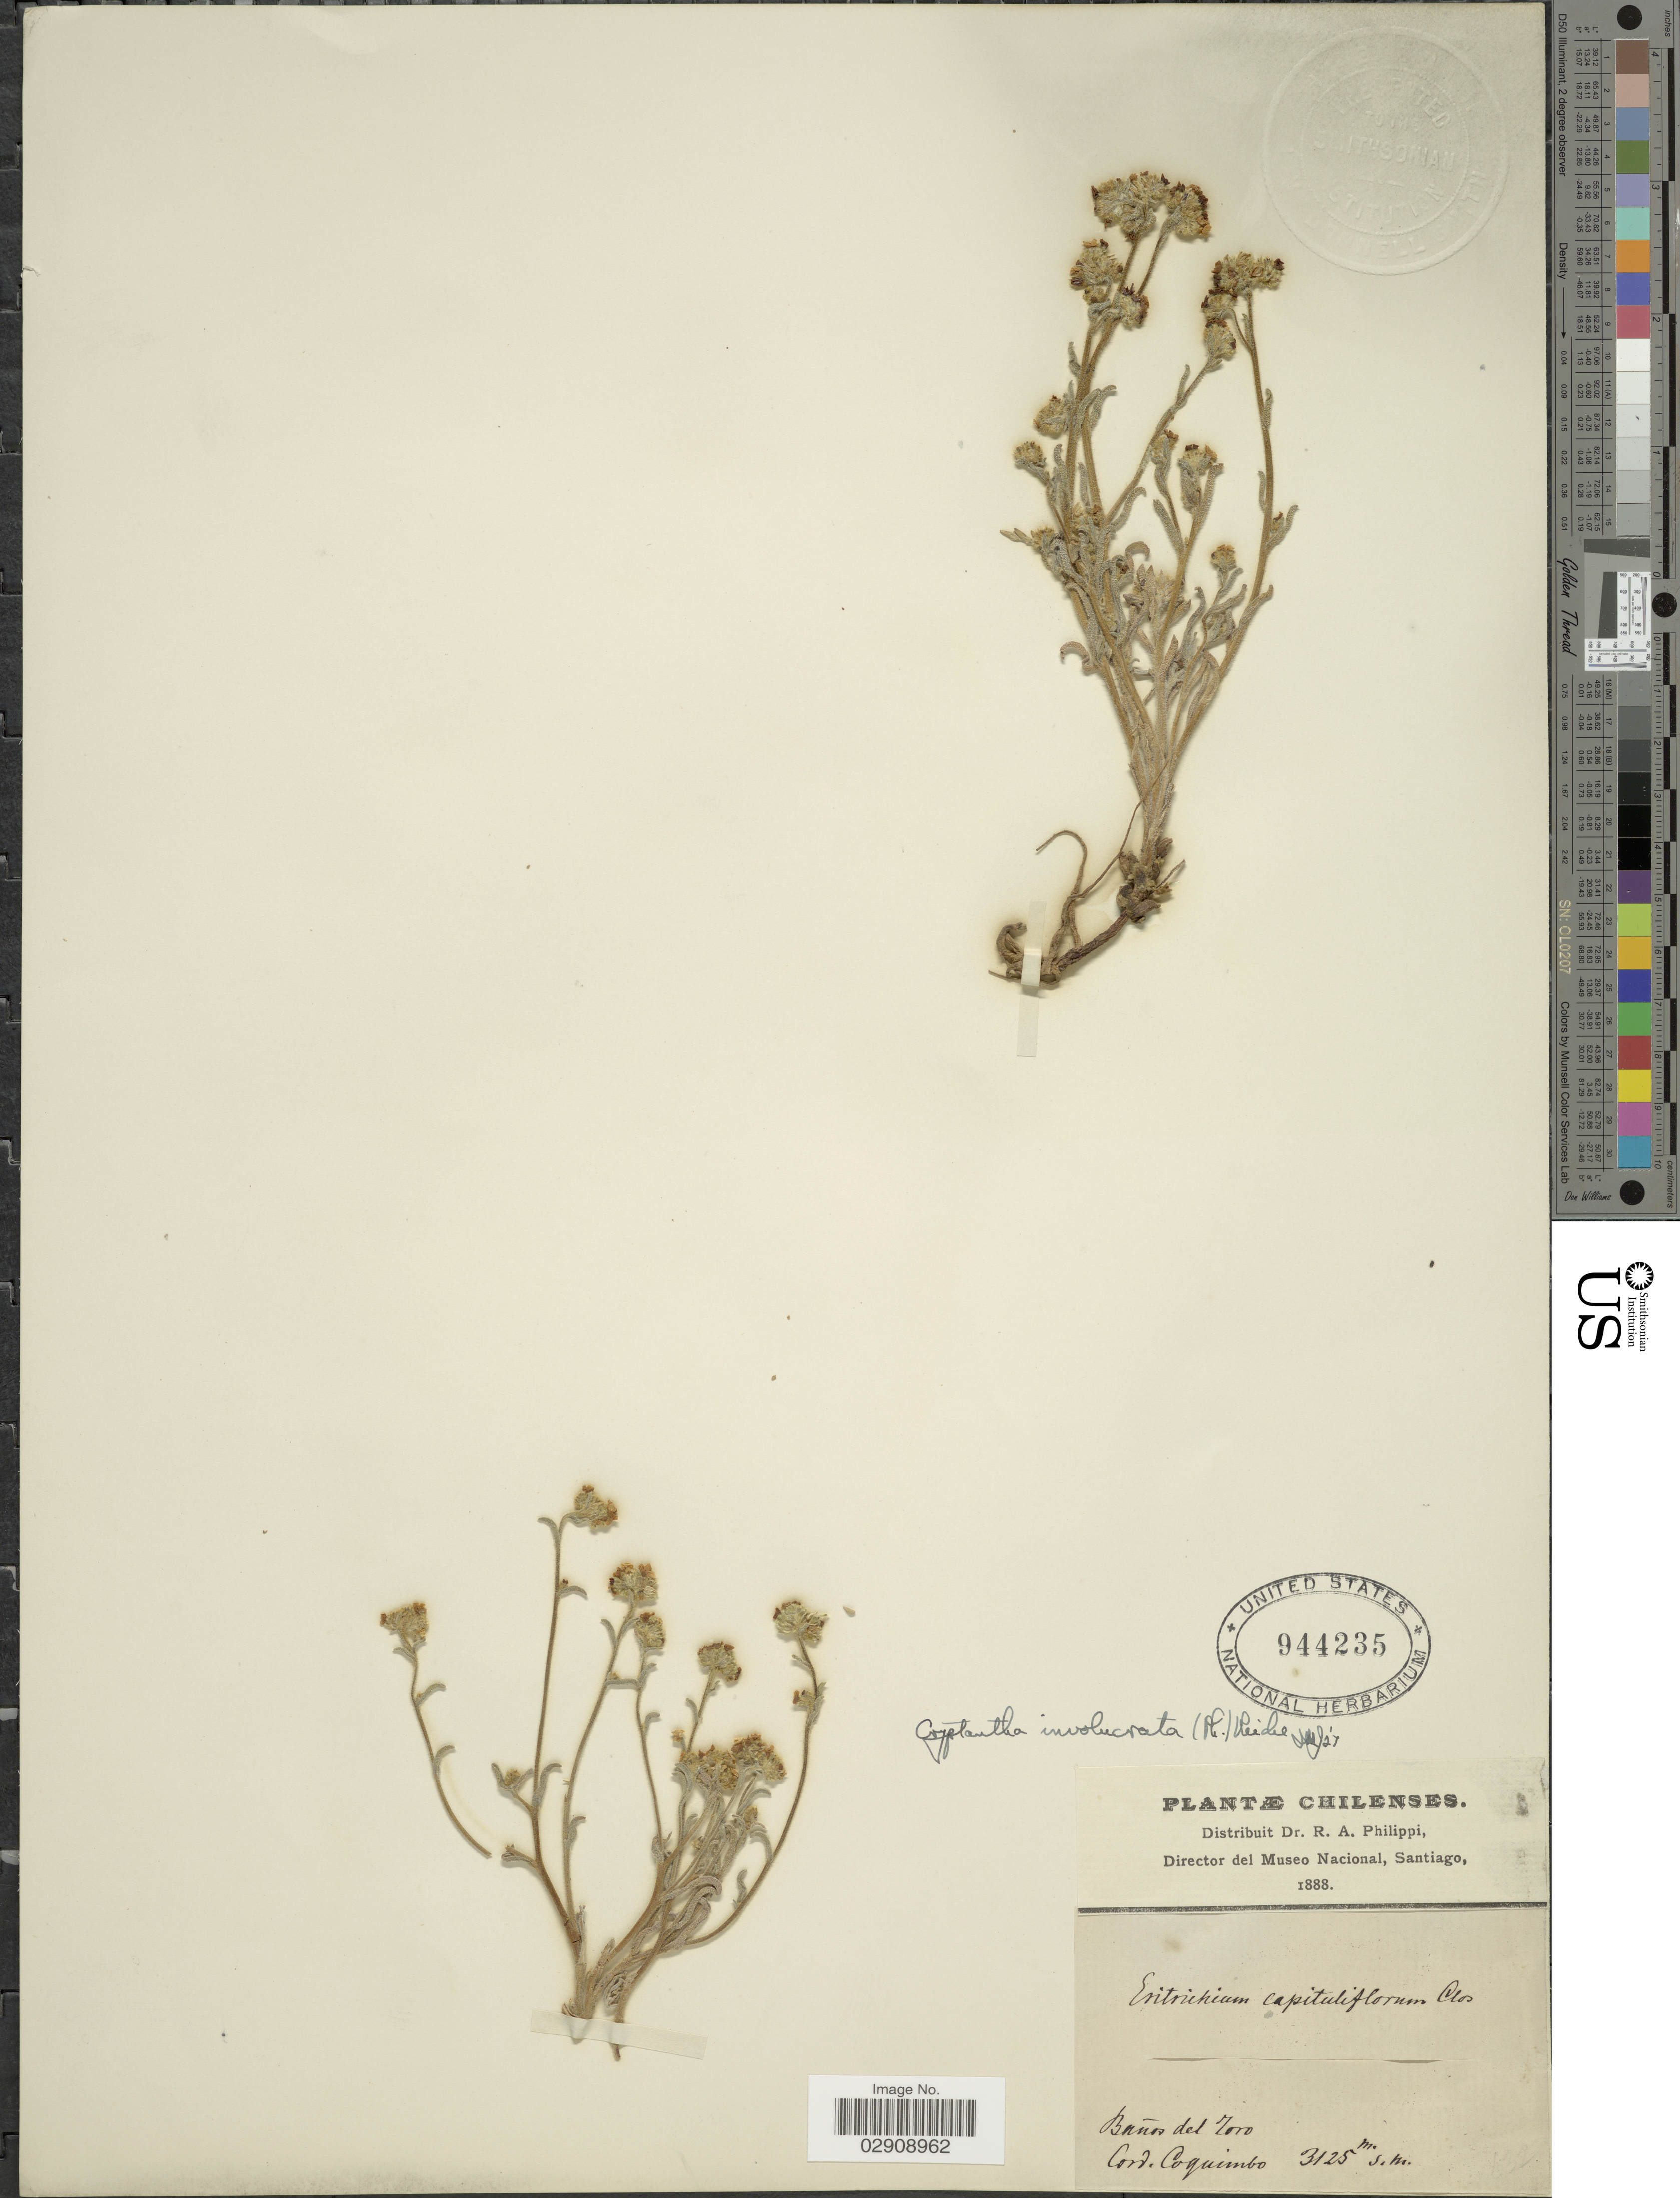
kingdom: Plantae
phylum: Tracheophyta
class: Magnoliopsida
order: Boraginales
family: Boraginaceae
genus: Cryptantha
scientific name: Cryptantha involucrata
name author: (Phil.) Reiche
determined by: Moroni, Pablo, (SI), Instituto de Botanica Darwinion (ARGENTINA)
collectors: R. A. Philippi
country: Chile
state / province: Coquimbo (IV)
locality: Baños del Toro. Cord. Coquimbo. Chile.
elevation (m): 3125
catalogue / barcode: US 944235